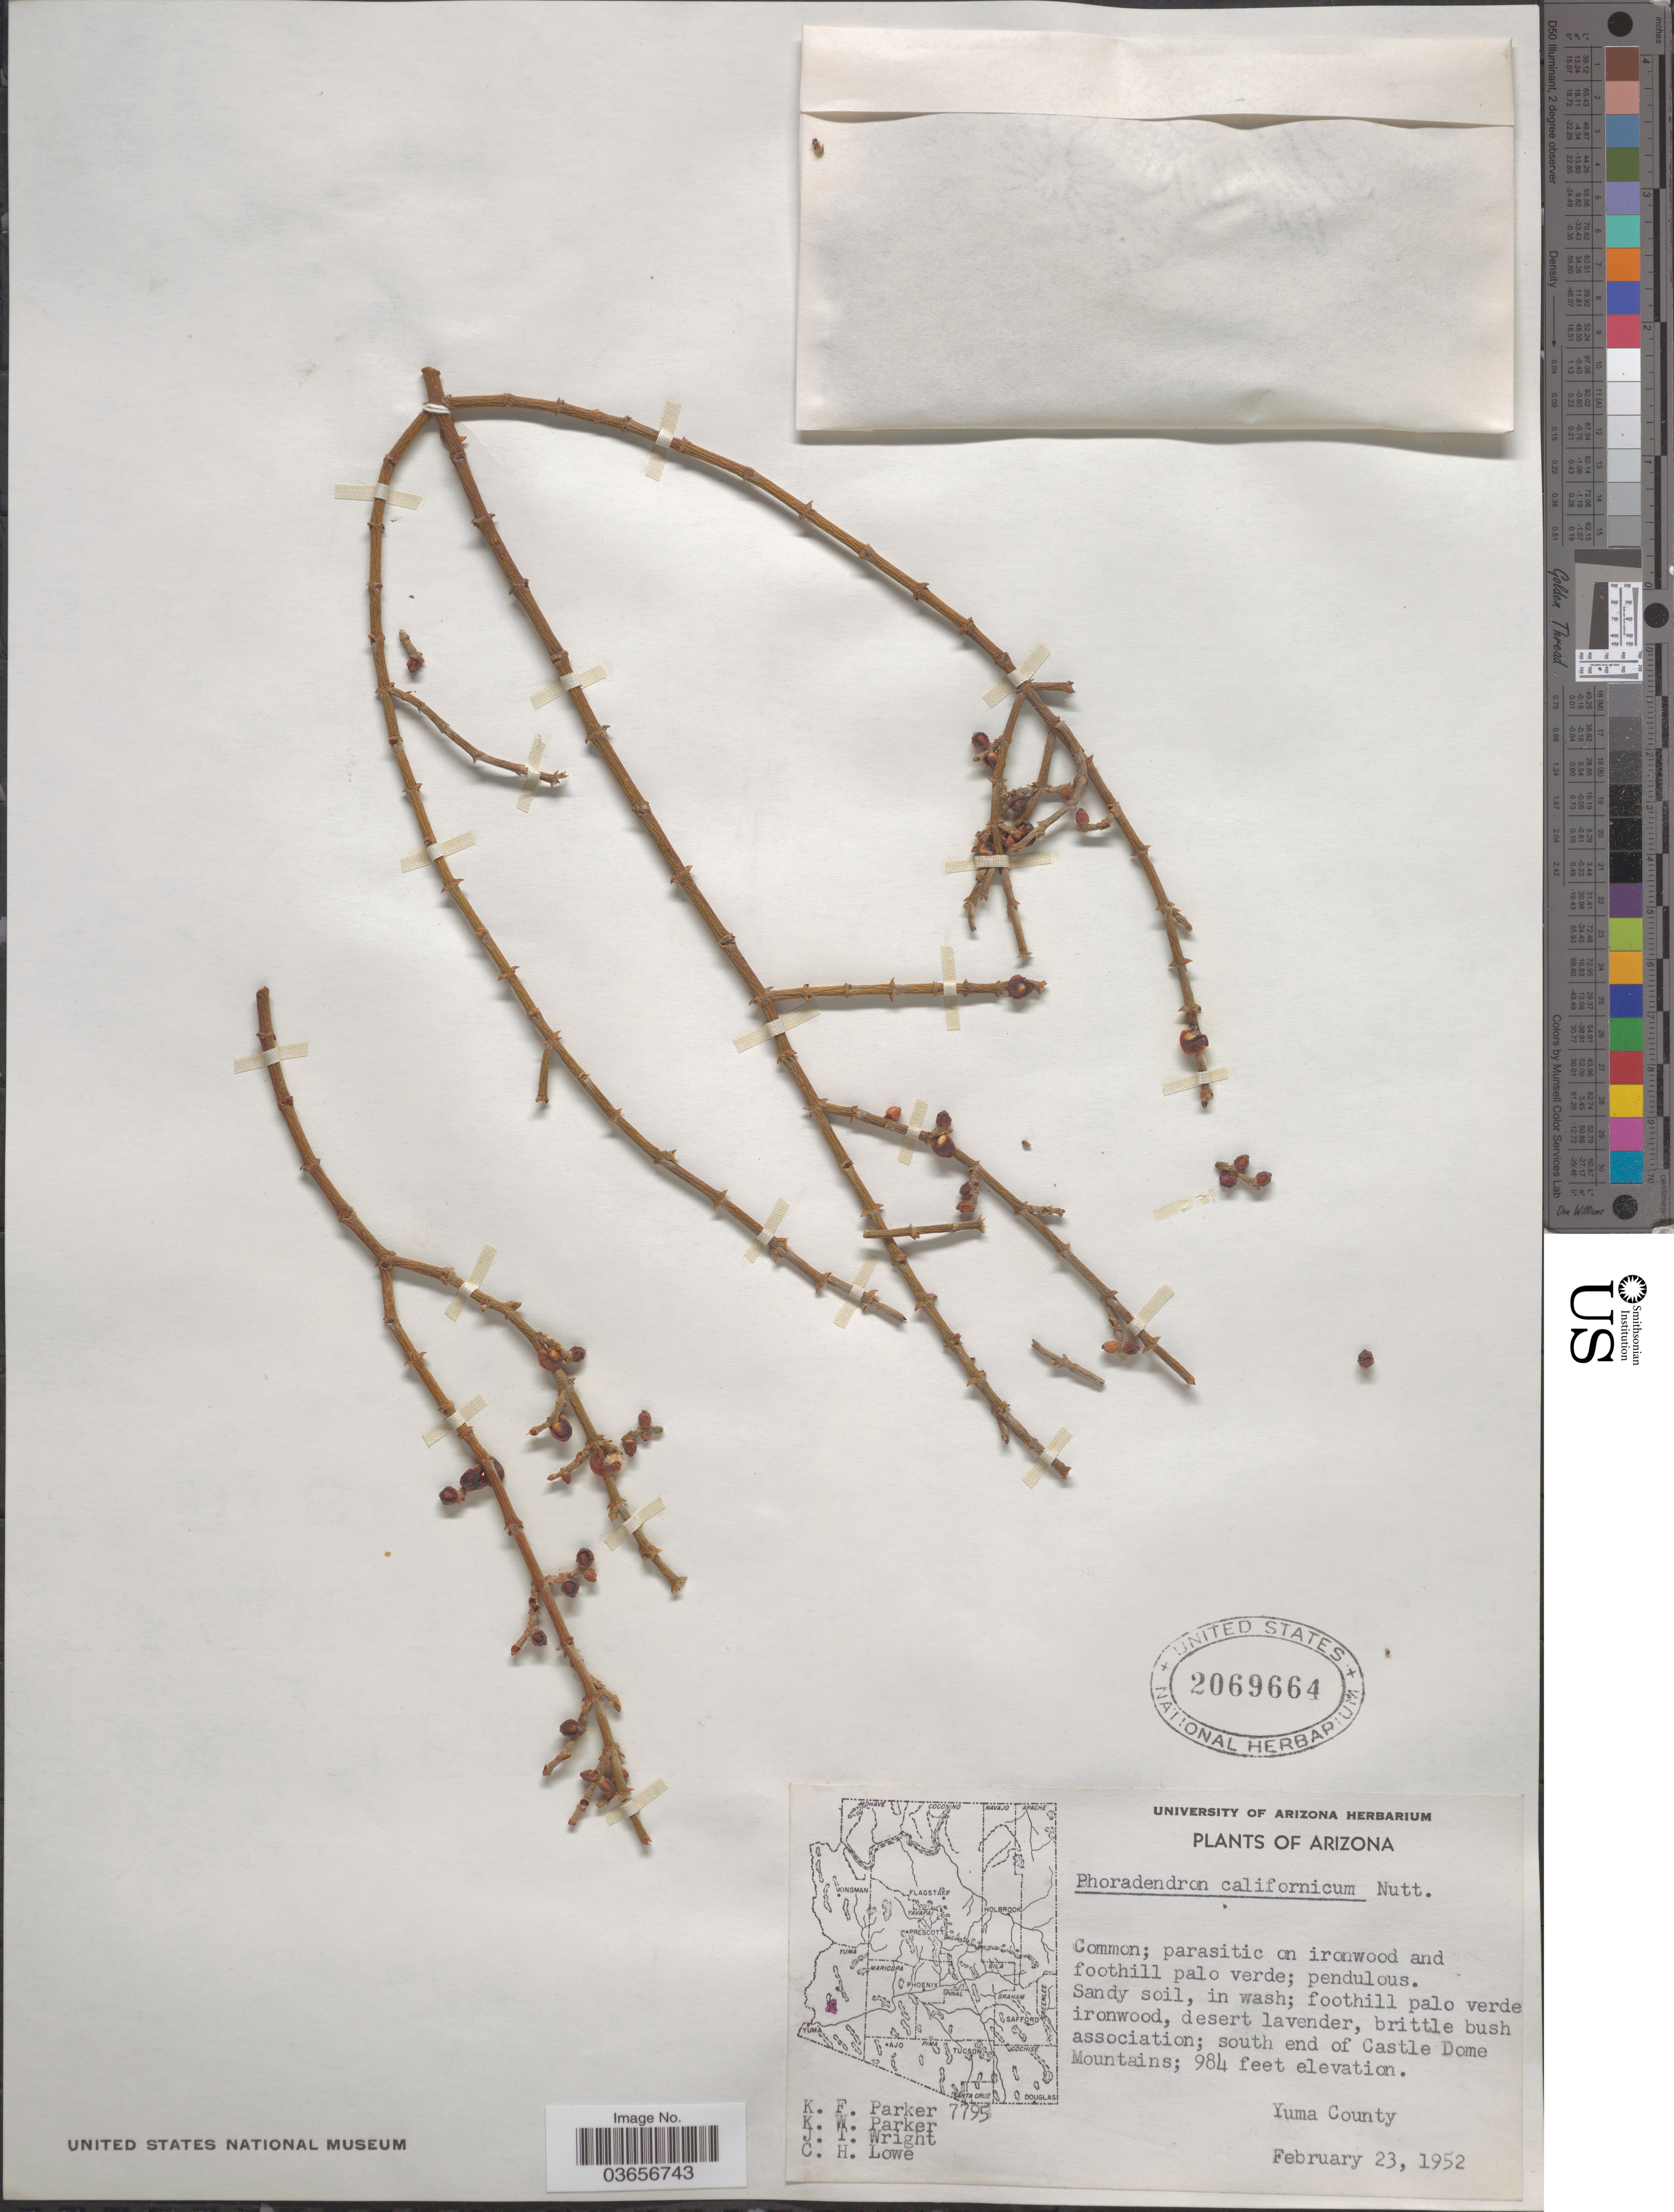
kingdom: Plantae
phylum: Tracheophyta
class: Magnoliopsida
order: Santalales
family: Viscaceae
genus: Phoradendron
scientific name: Phoradendron californicum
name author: Nutt.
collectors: K. F. Parker, K. Parker, J. T. Wright & C. Lowe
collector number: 7795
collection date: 1952-02-23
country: United States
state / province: Arizona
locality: South end of Castel Dome Mountains. Yuma County.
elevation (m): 300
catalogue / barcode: US 2069664